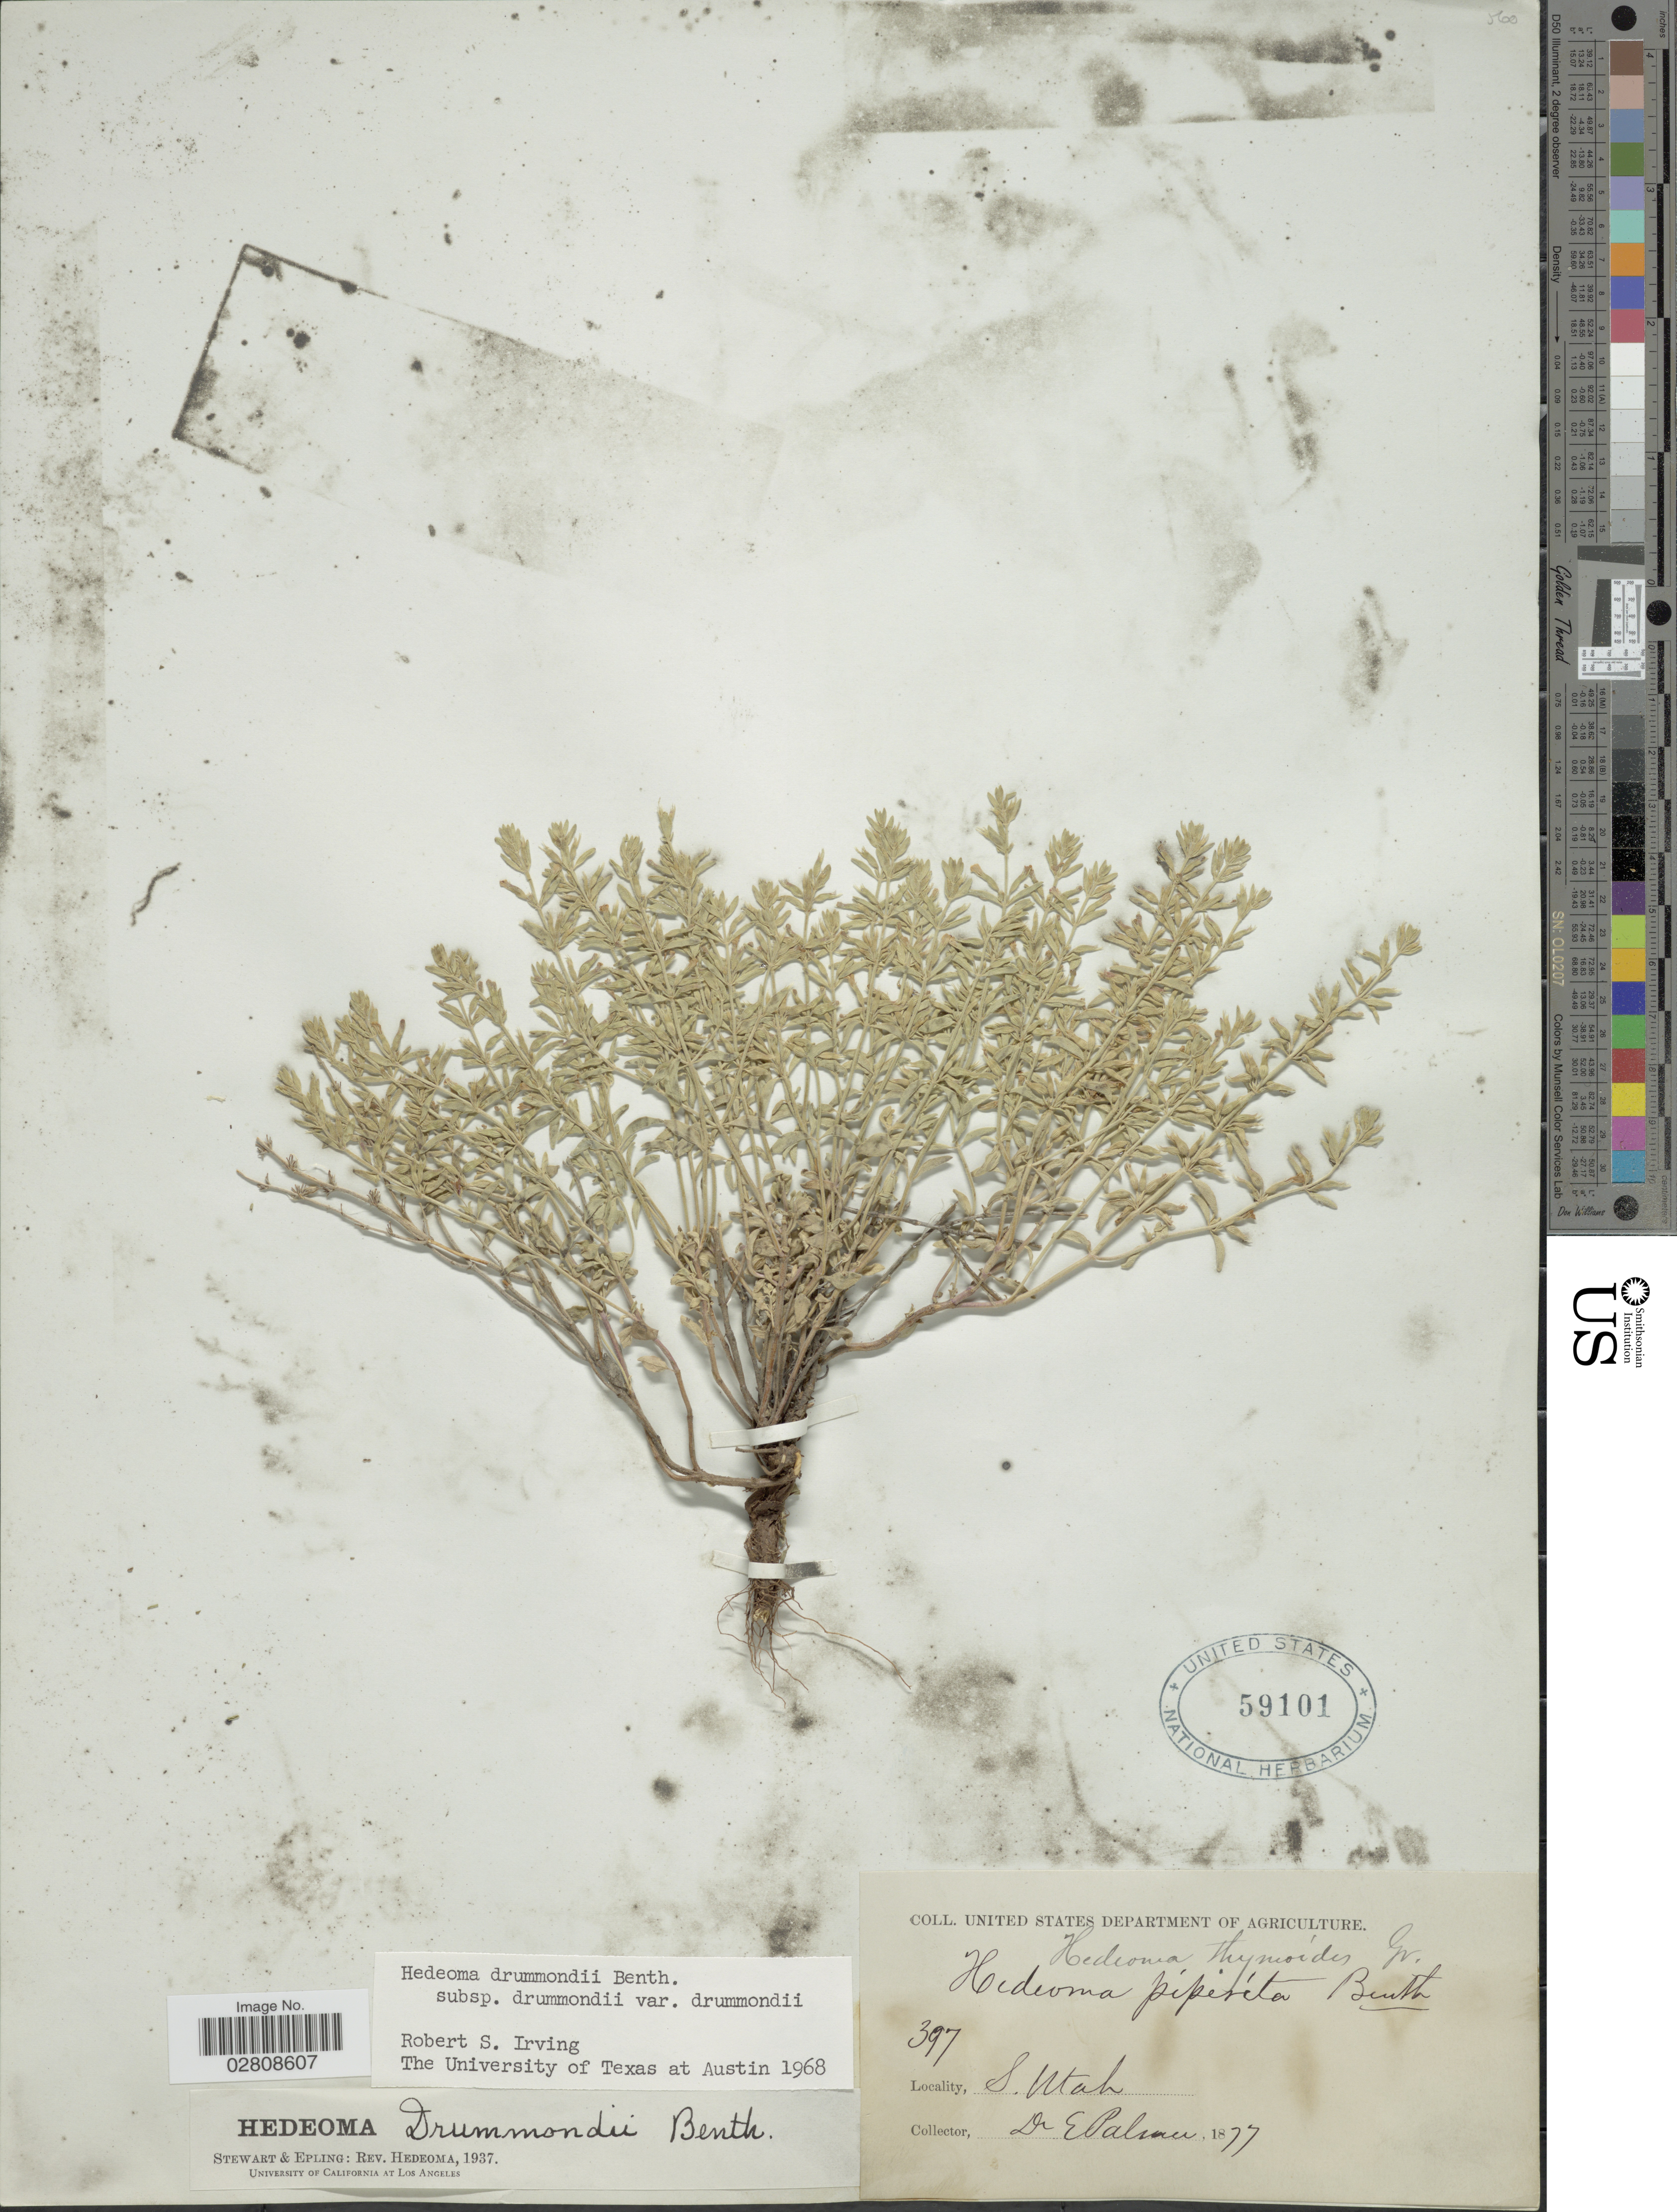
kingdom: Plantae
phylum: Tracheophyta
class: Magnoliopsida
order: Lamiales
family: Lamiaceae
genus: Hedeoma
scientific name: Hedeoma drummondii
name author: Benth.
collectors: E. Palmer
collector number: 397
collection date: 1877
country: United States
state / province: Utah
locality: S. Utah.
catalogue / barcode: US 59101